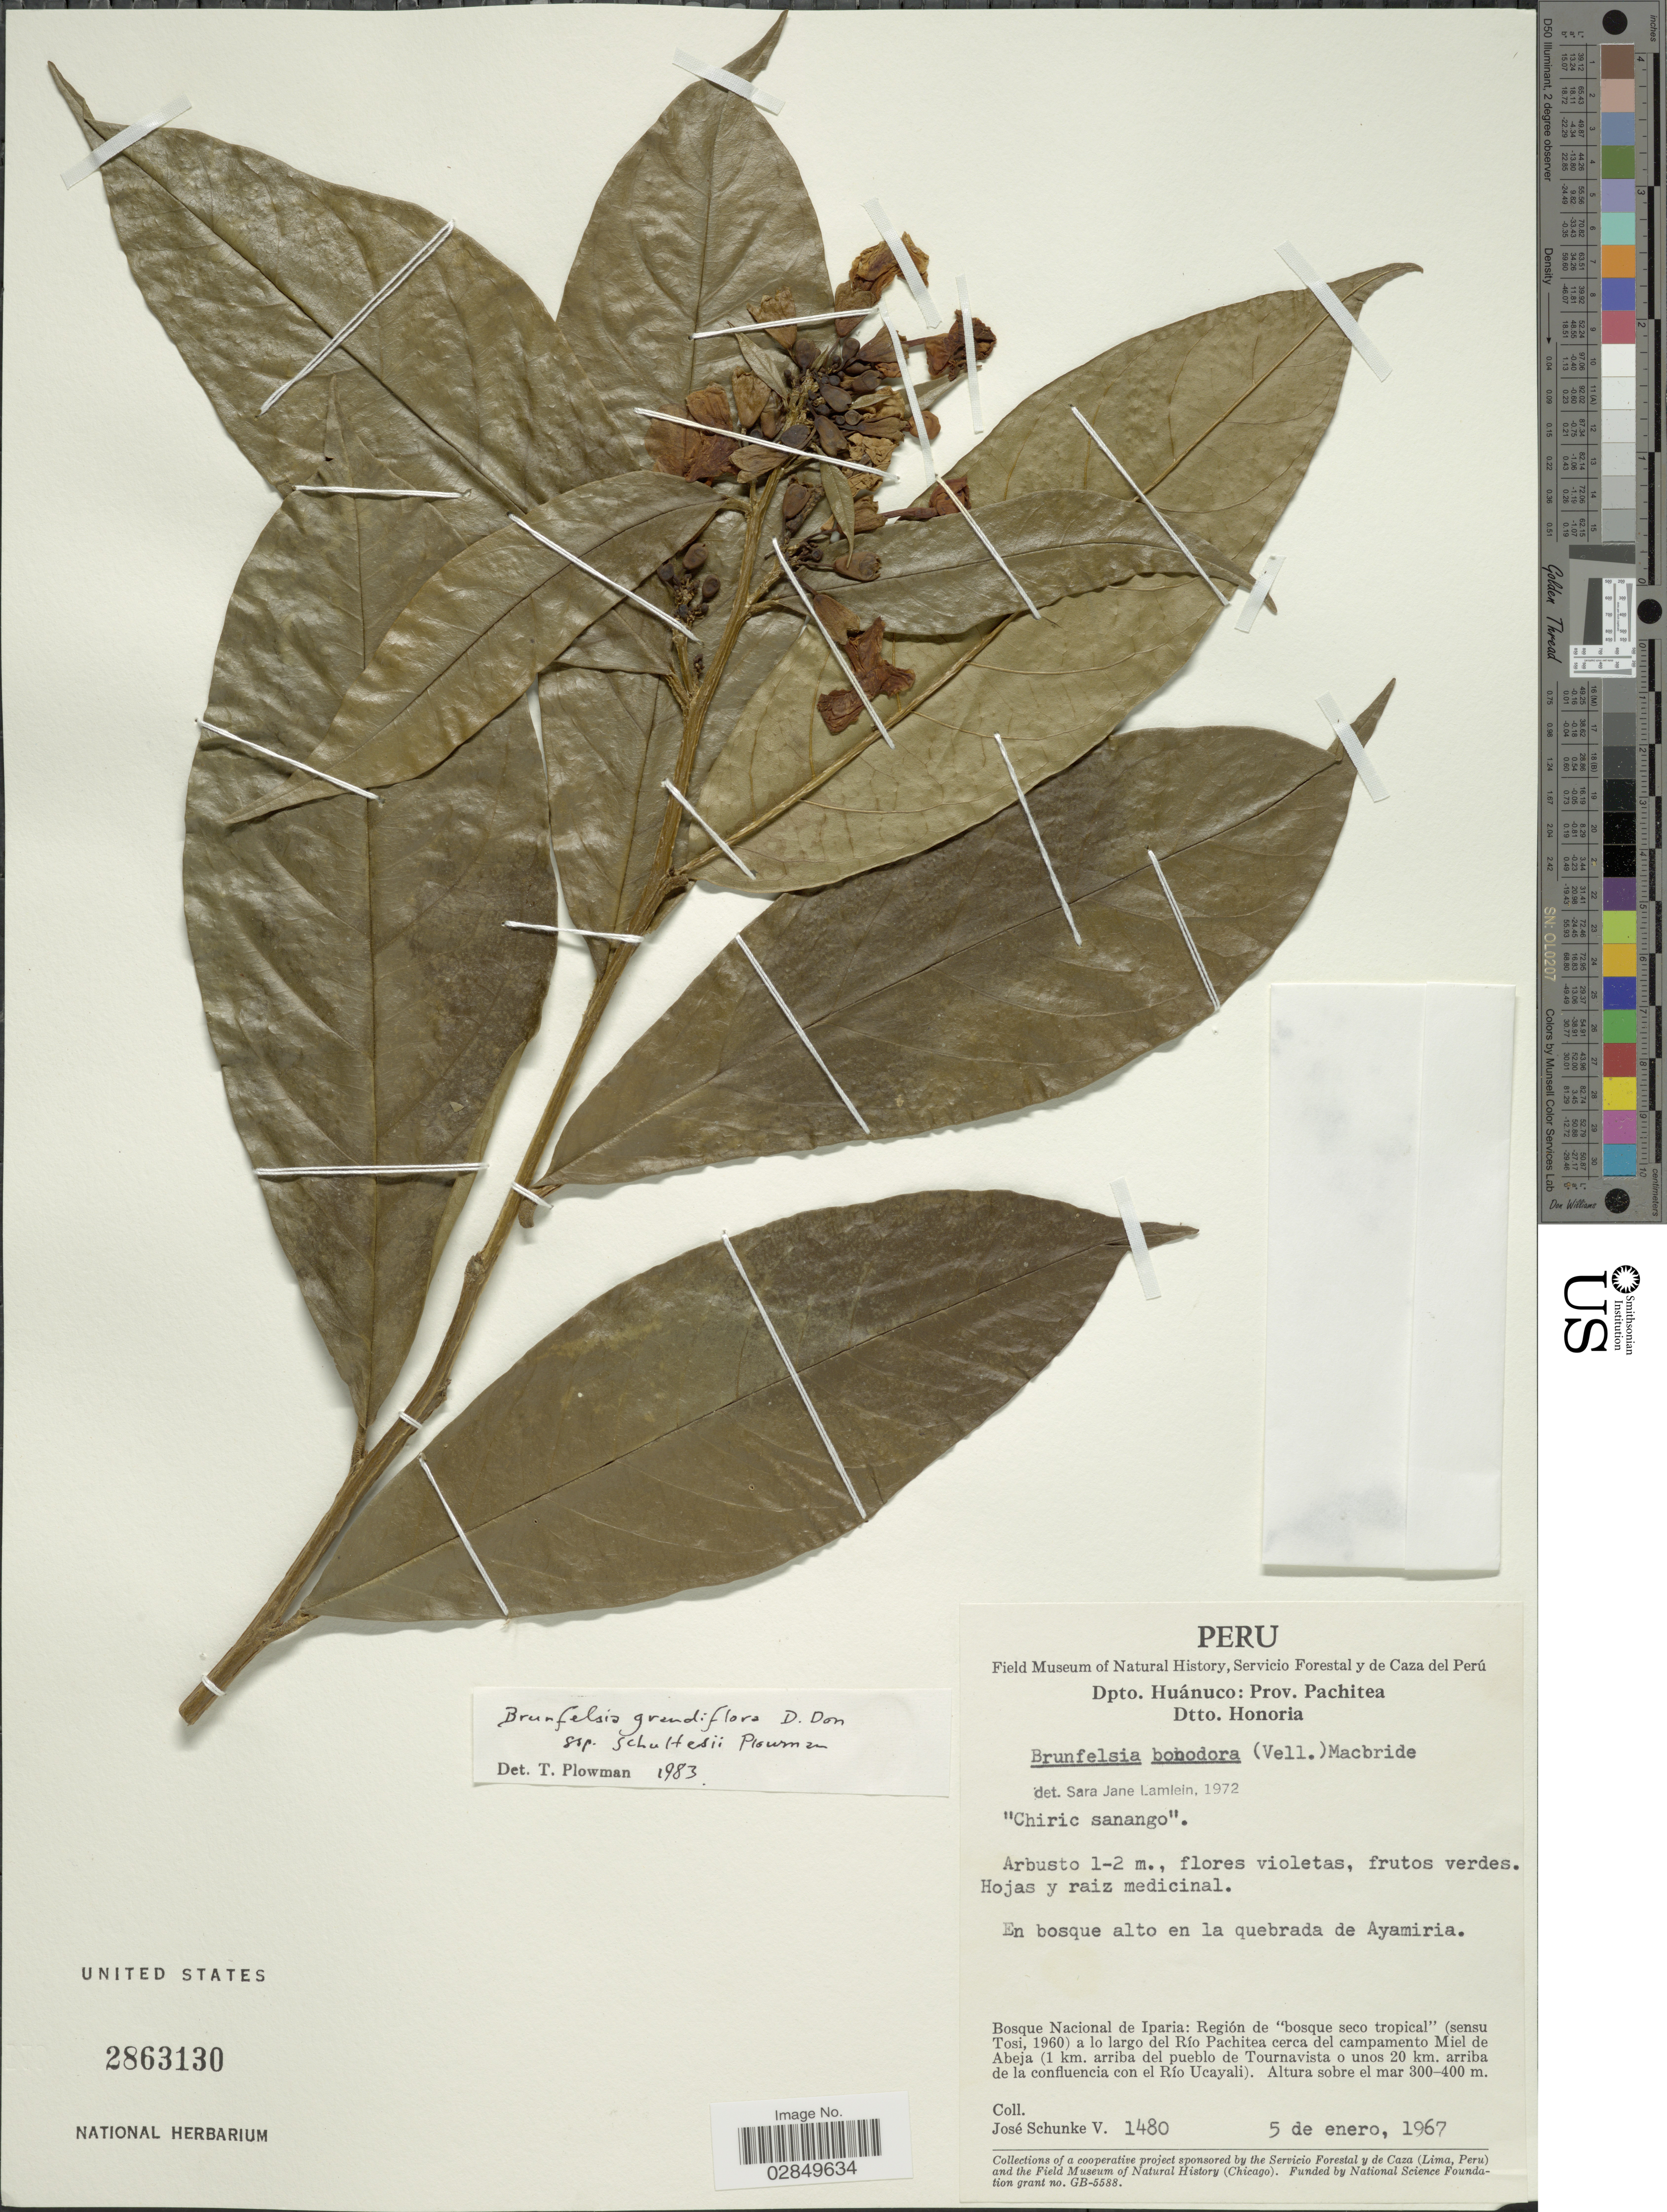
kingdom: Plantae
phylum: Tracheophyta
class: Magnoliopsida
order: Solanales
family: Solanaceae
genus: Brunfelsia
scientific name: Brunfelsia grandiflora subsp. schultesii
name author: Plowman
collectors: J. Schunke Vigo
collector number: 1480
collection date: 1967-01-05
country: Peru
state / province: Huánuco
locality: Dpto. Huánuco, Prov. Pachitea, Dtto. Honoria, En bosque alto en la quebrada de Ayamiria, Bosque Nacional de Iparia: Región de "bosque seco tropical" (sensu Tosi, 1960) a lo largo del Río Pachitea cerca del campamento Miel de Abeja (1 km. arriba del pueblo de Tournavista o unos 20 km. arriba de la confluencia con el Río Ucayali).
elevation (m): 300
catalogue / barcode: US 2863130